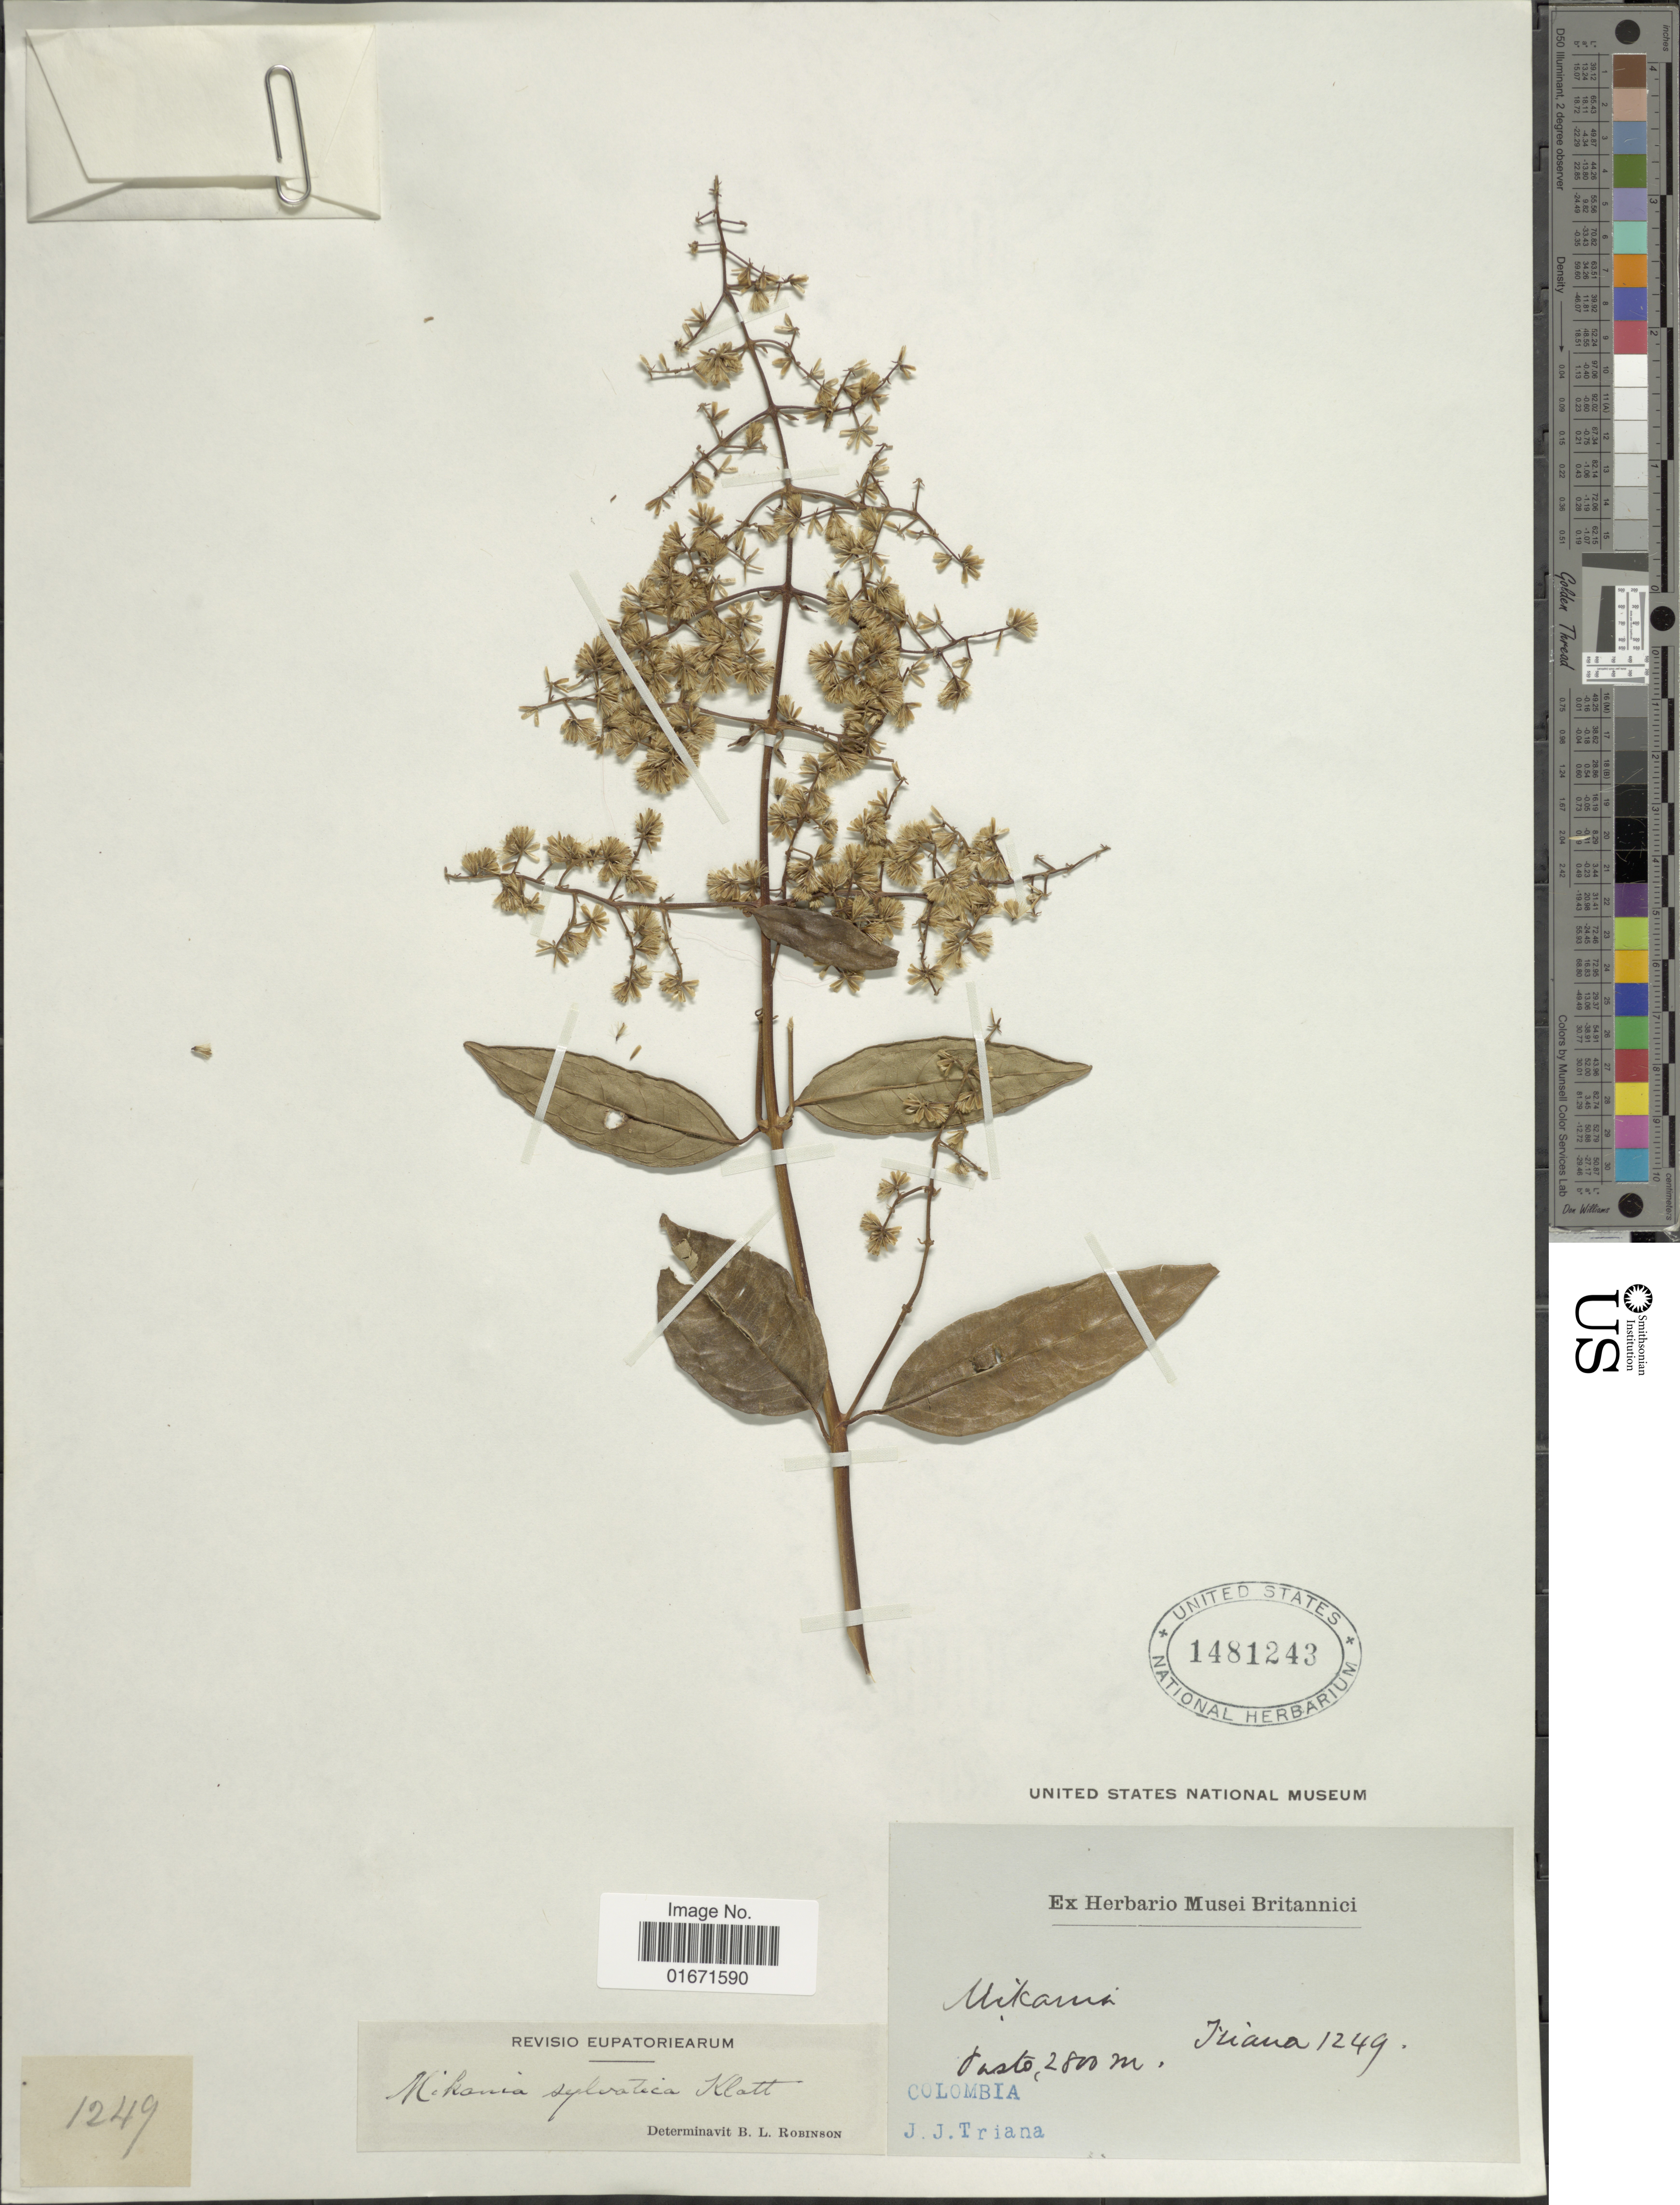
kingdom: Plantae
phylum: Tracheophyta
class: Magnoliopsida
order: Asterales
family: Asteraceae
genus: Mikania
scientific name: Mikania sylvatica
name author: Klatt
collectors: J. J. Triana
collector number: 1249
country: Colombia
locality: Pasto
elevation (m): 2800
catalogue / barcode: US 1481243